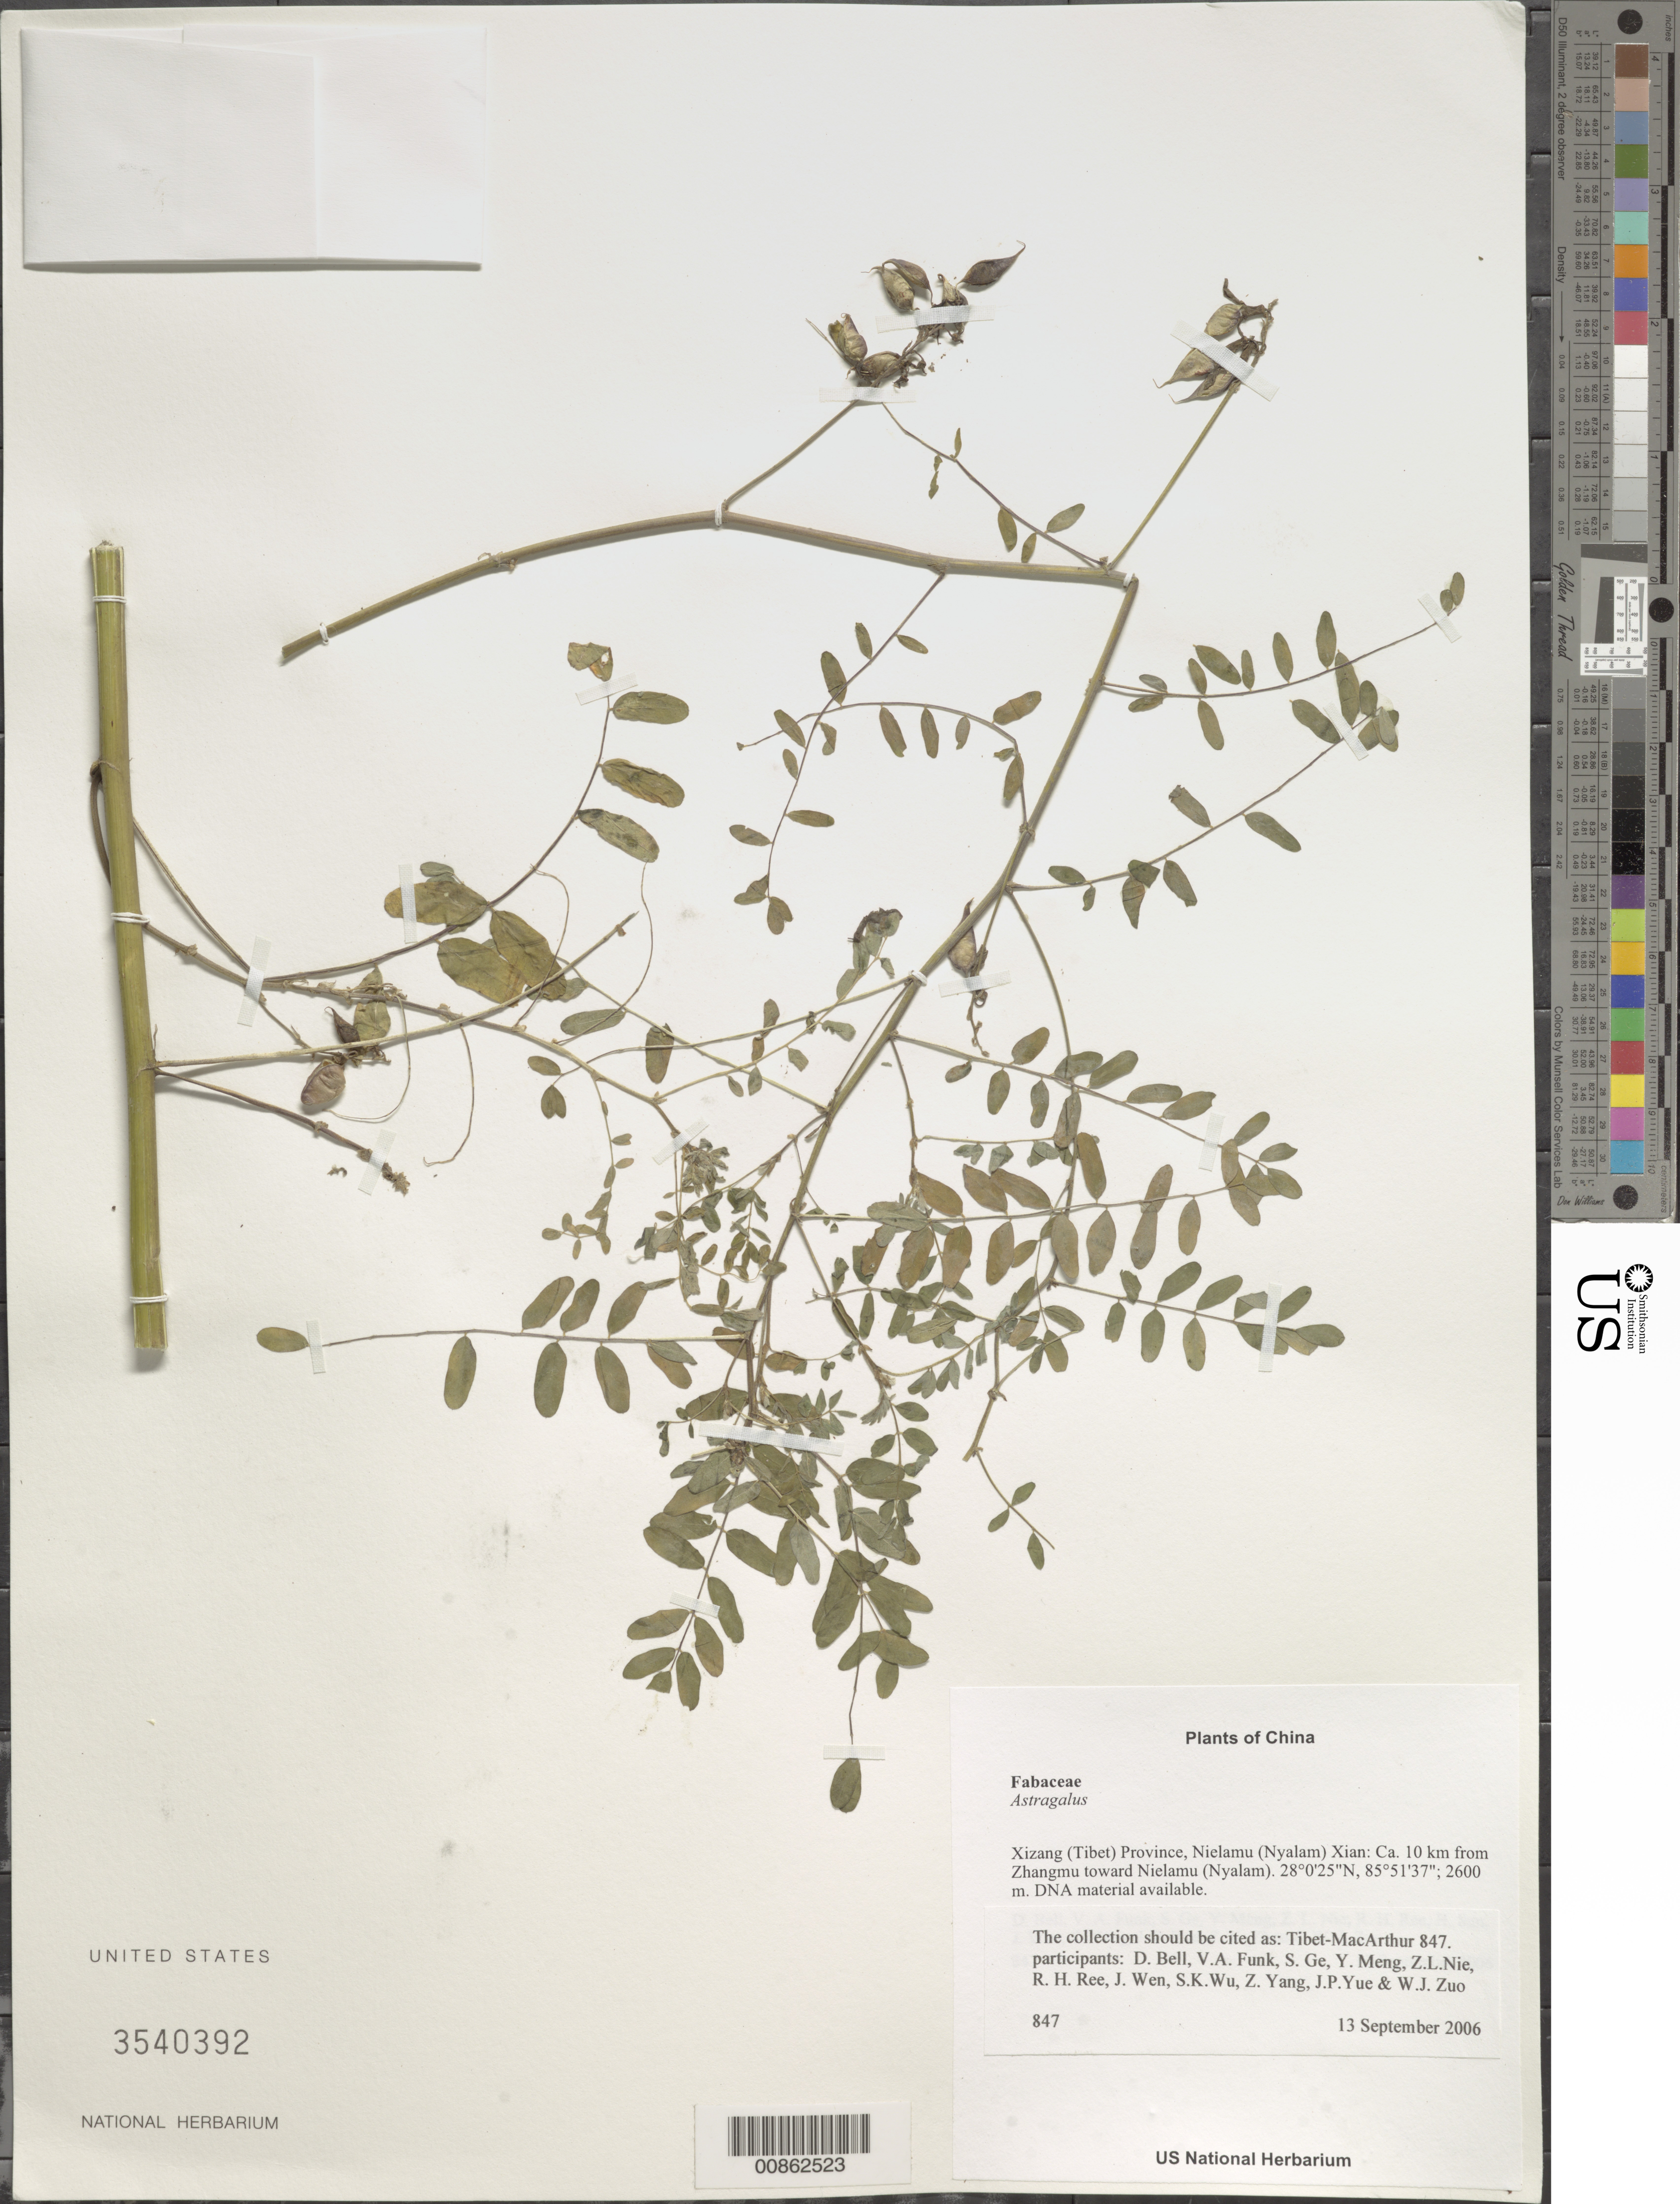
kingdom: Plantae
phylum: Tracheophyta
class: Magnoliopsida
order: Fabales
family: Fabaceae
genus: Astragalus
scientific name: Astragalus sp.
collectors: Tibet-MacArthur, D. A. Bell, V. Funk, S. Ge, Y. Meng, Z. Nie, R. Ree, H. Sun, J. Wen, Z. Yang, J. Yue, Z. Zhou & W. Zuo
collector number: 847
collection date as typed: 13 Sep 2006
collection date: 2006-09-13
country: China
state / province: Xizang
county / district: Nielamu (Nyalam) Xian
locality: Ca. 10 km from Zhangmu toward Nielamu (Nyalam).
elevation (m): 2600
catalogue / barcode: US 3540392